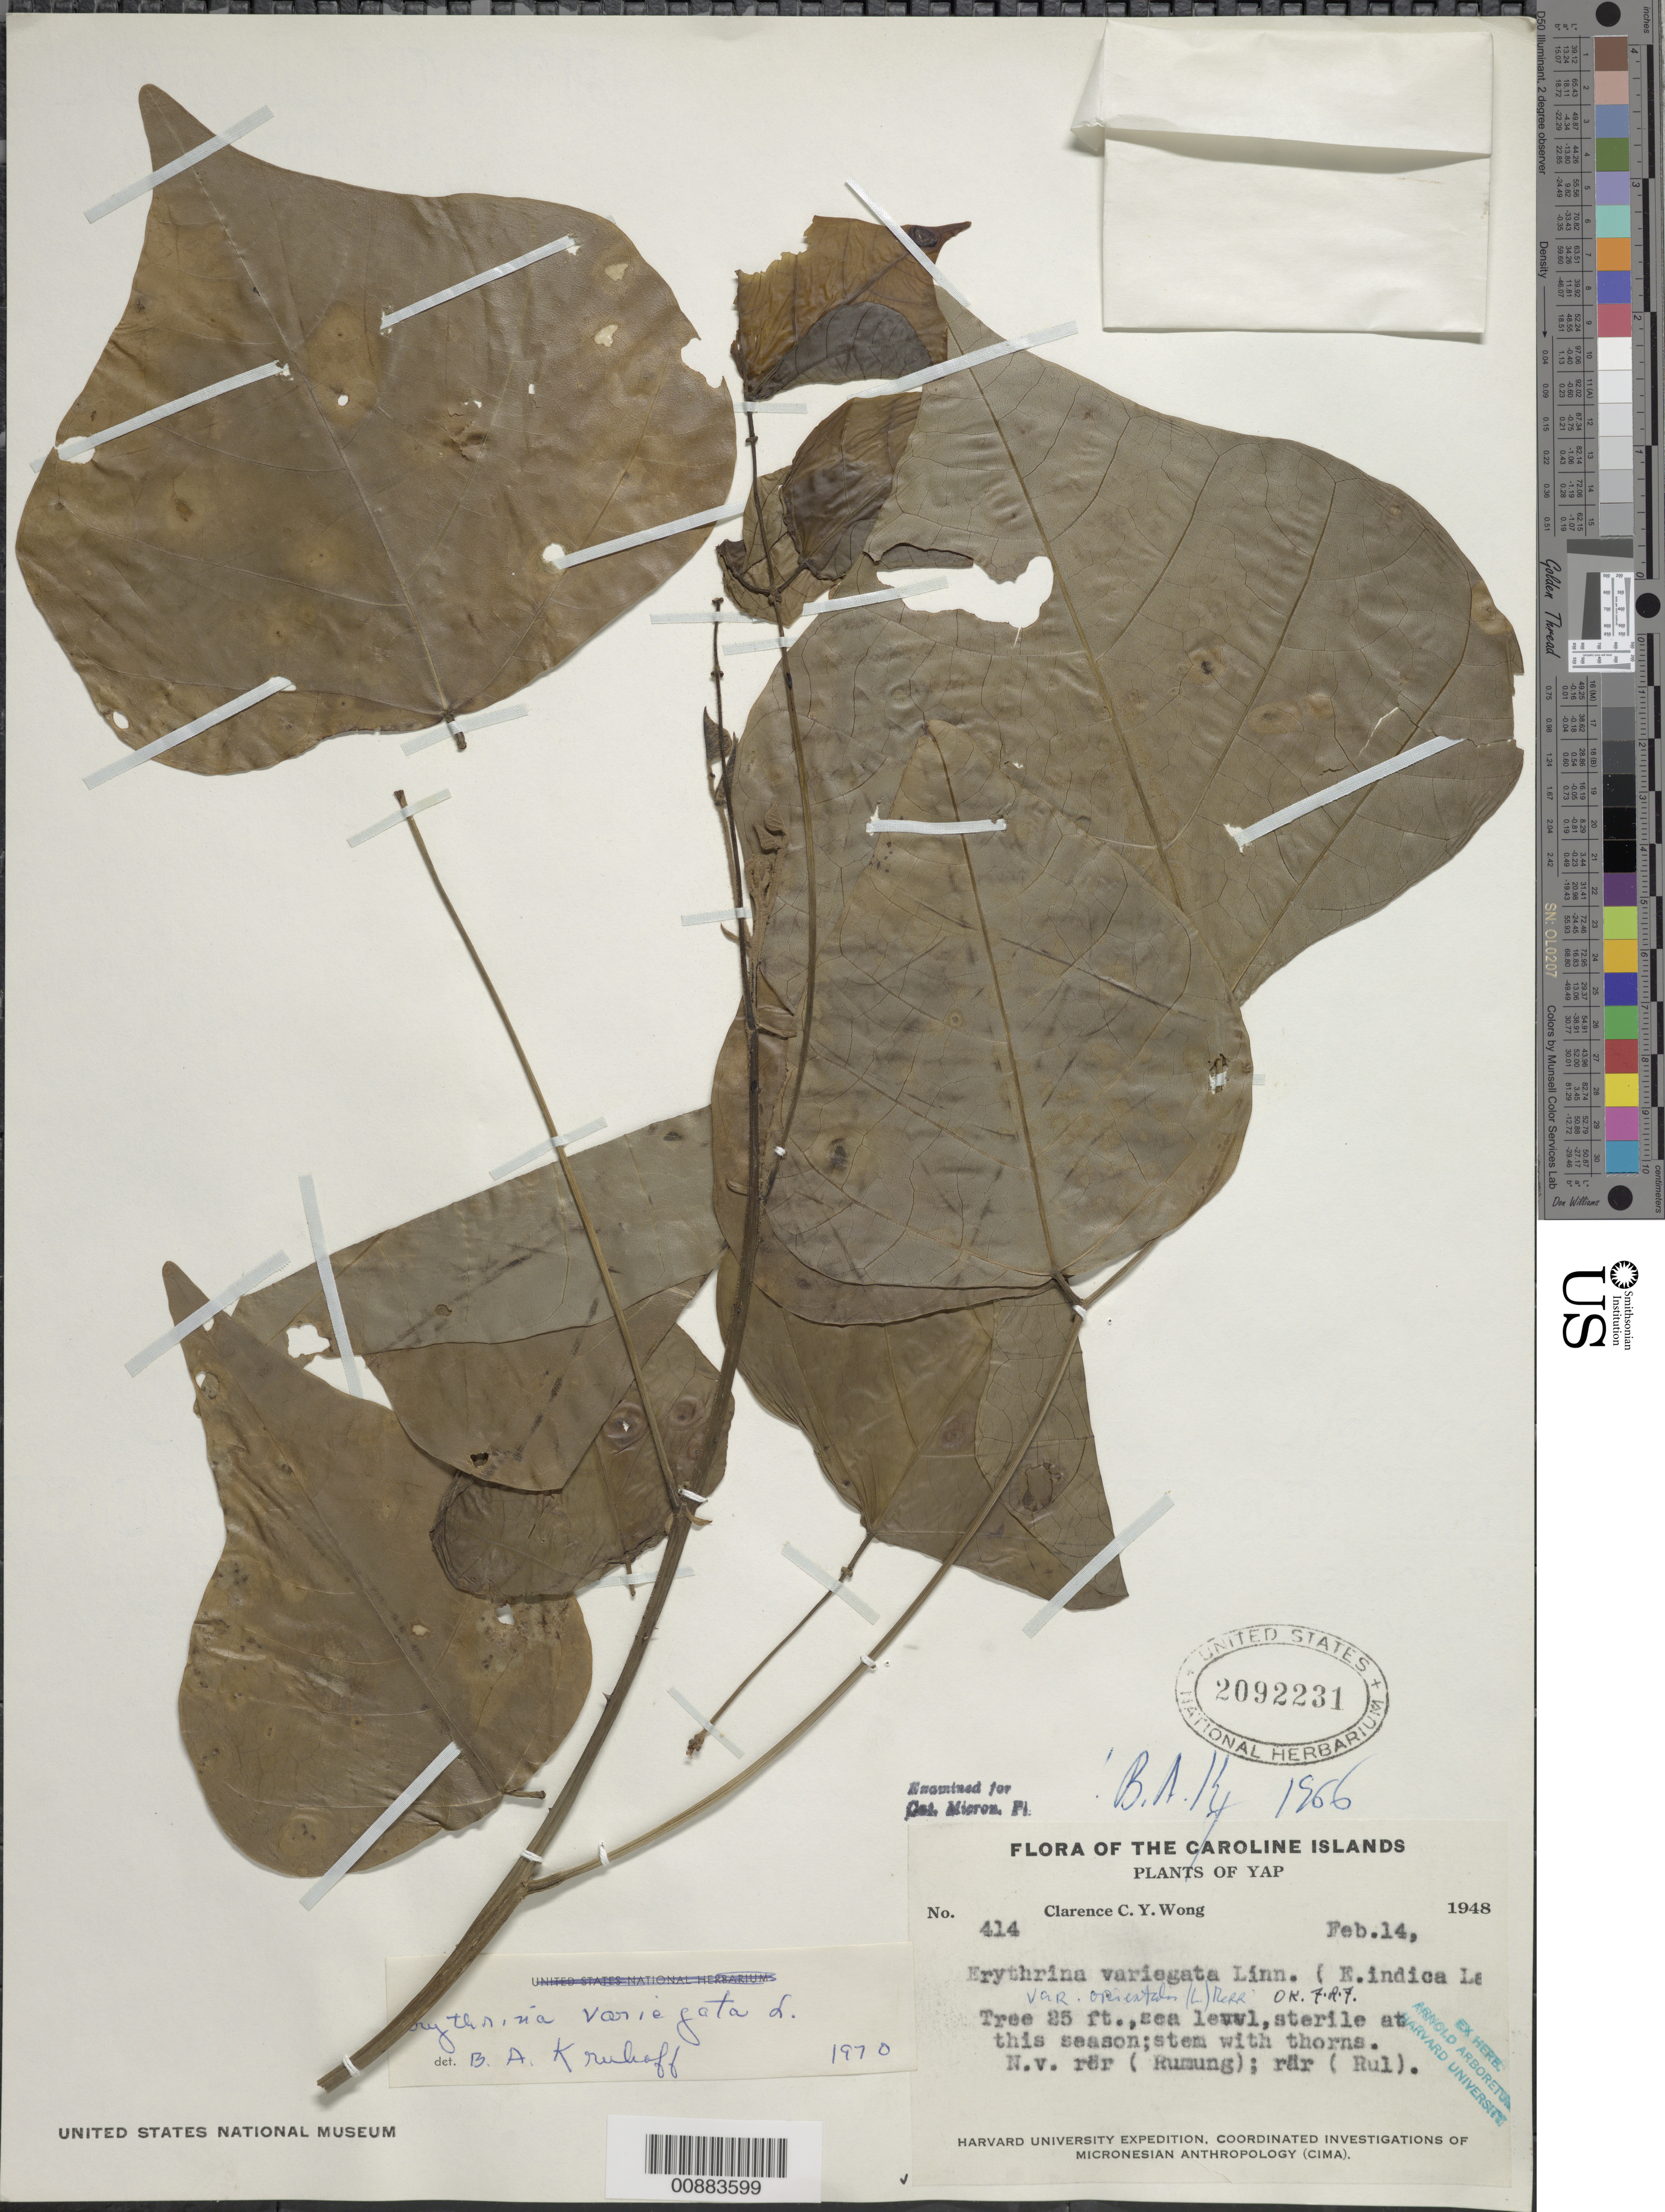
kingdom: Plantae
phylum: Tracheophyta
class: Magnoliopsida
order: Fabales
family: Fabaceae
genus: Erythrina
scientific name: Erythrina variegata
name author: L.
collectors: C. Wong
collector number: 414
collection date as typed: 14 Feb 1948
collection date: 1948-02-14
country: Micronesia, Federated States of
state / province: Yap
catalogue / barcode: US 2092231